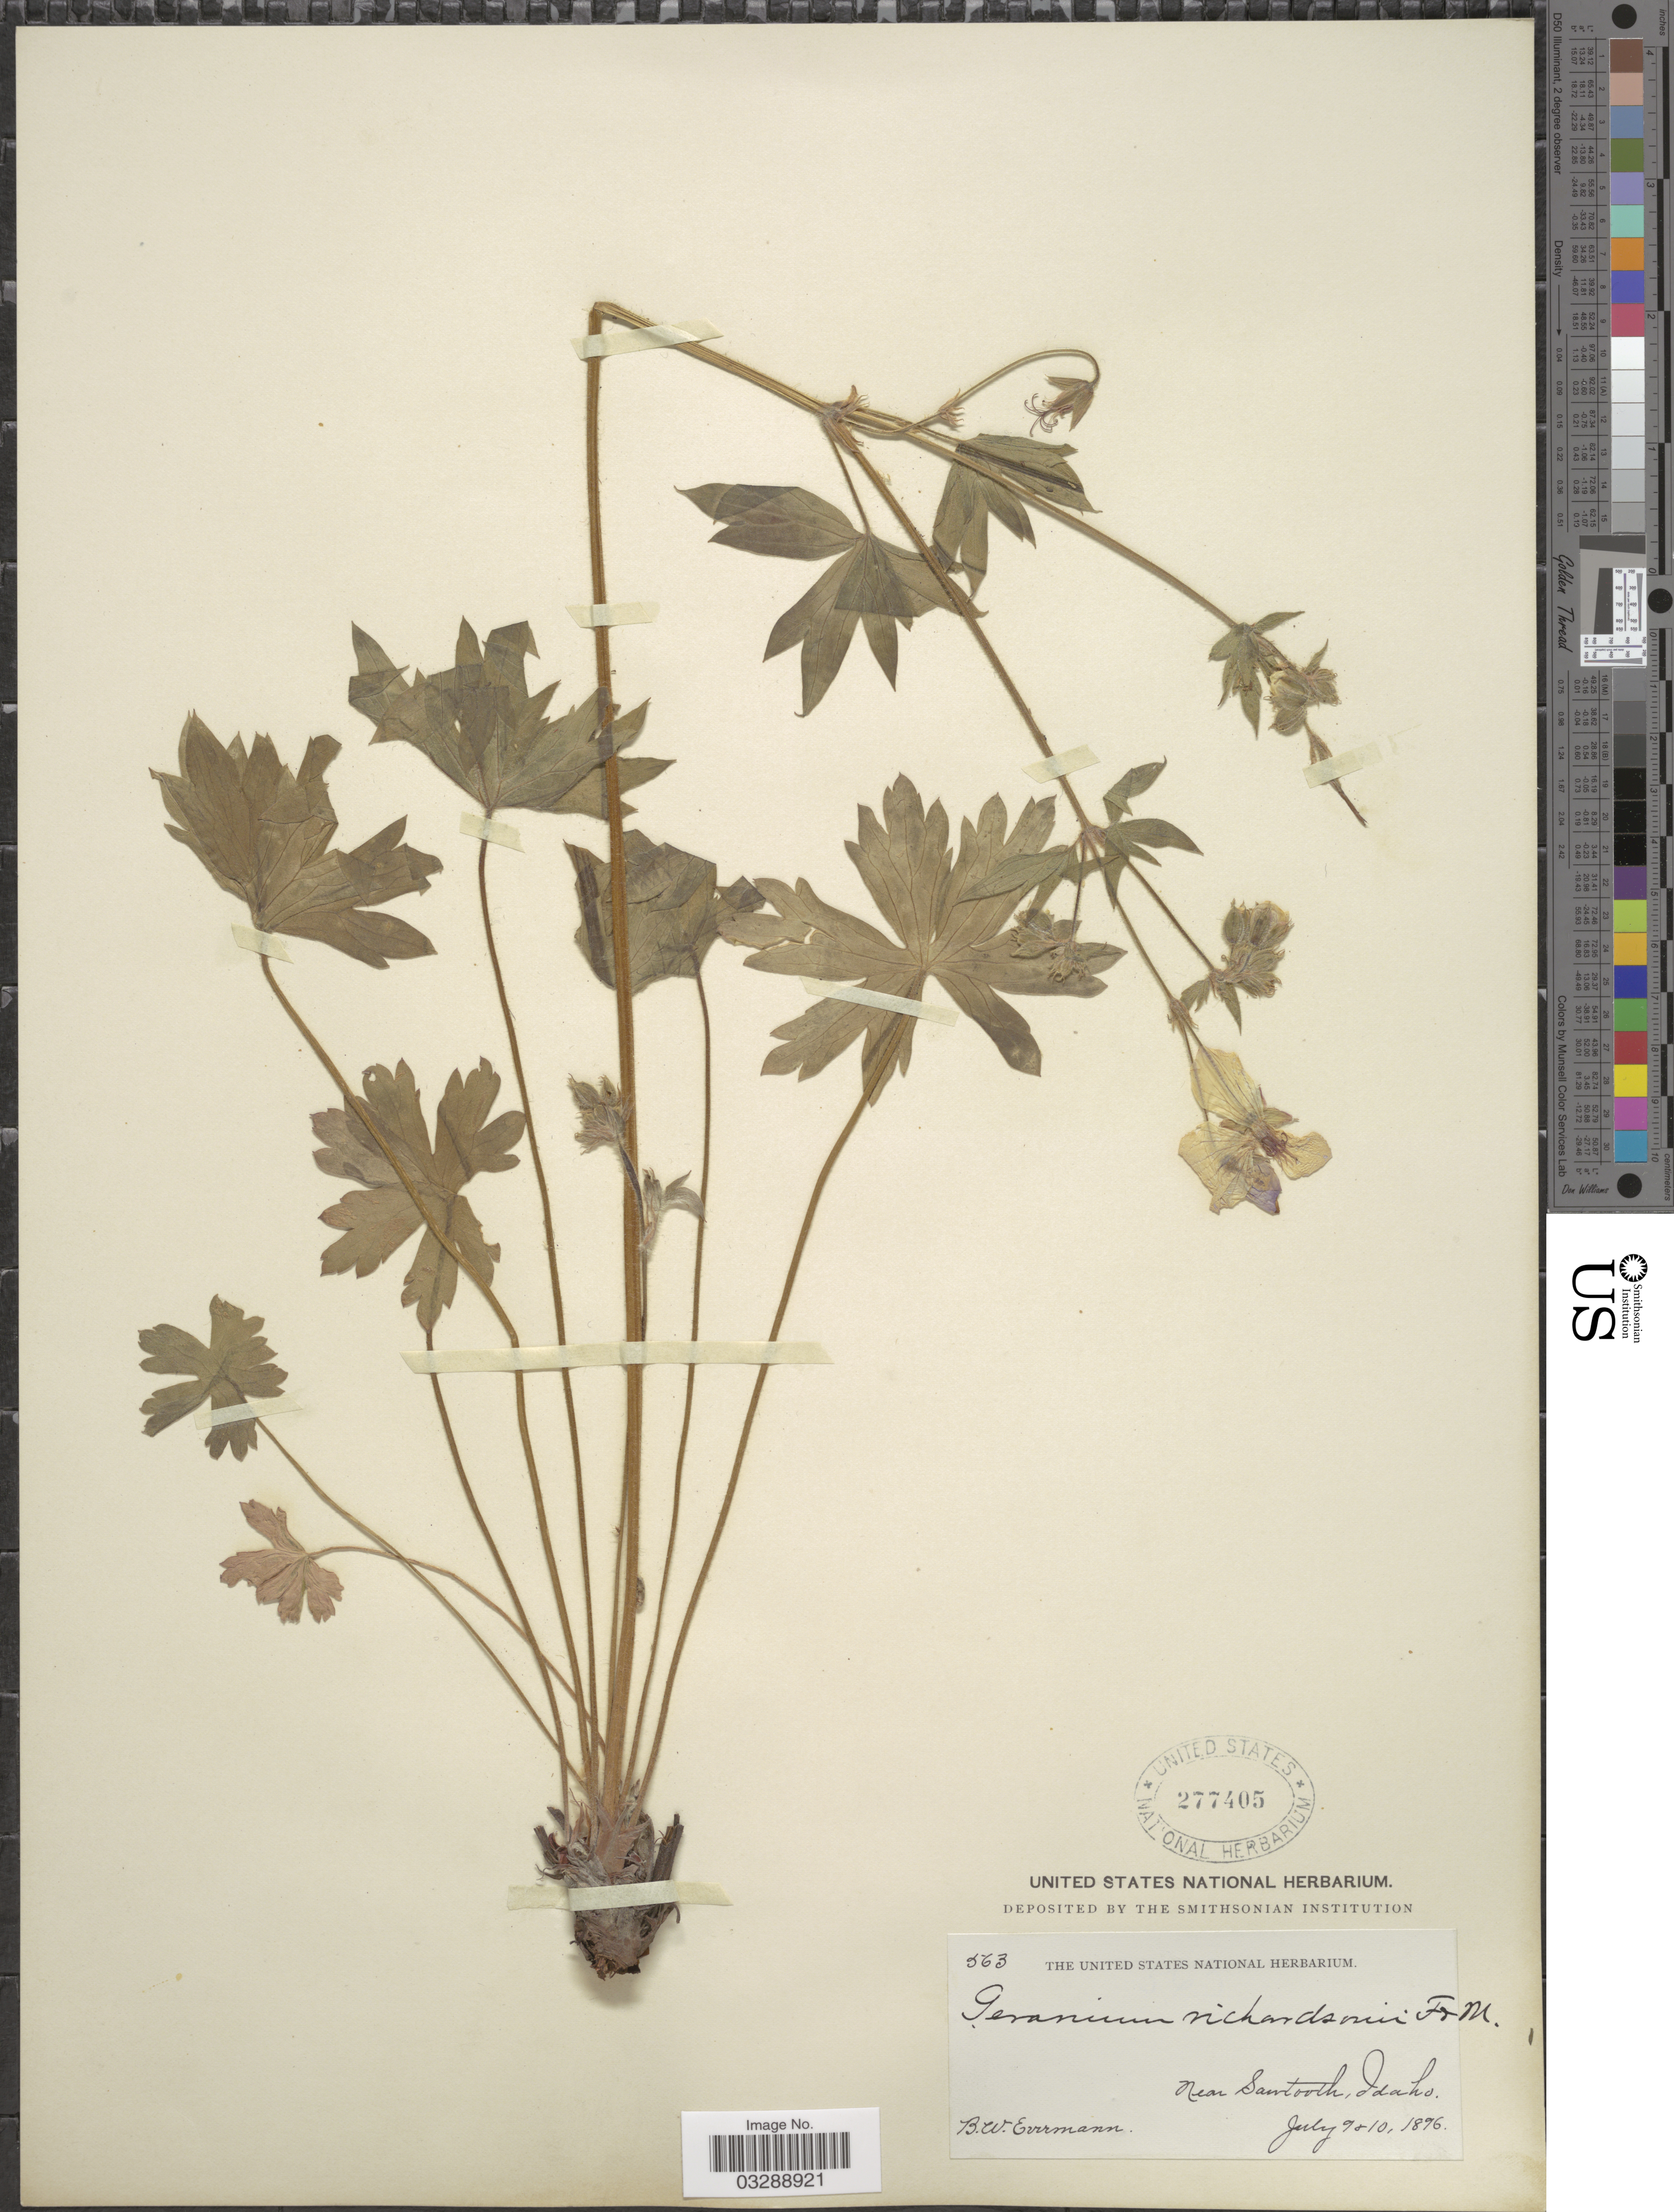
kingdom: Plantae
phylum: Tracheophyta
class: Magnoliopsida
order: Geraniales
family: Geraniaceae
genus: Geranium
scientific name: Geranium richardsonii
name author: Fisch. & Trautv.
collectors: B. W. Evermann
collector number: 563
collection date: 1896-07-09/1896-07-10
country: United States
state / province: Idaho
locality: Near Sawtooth.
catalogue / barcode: US 277405